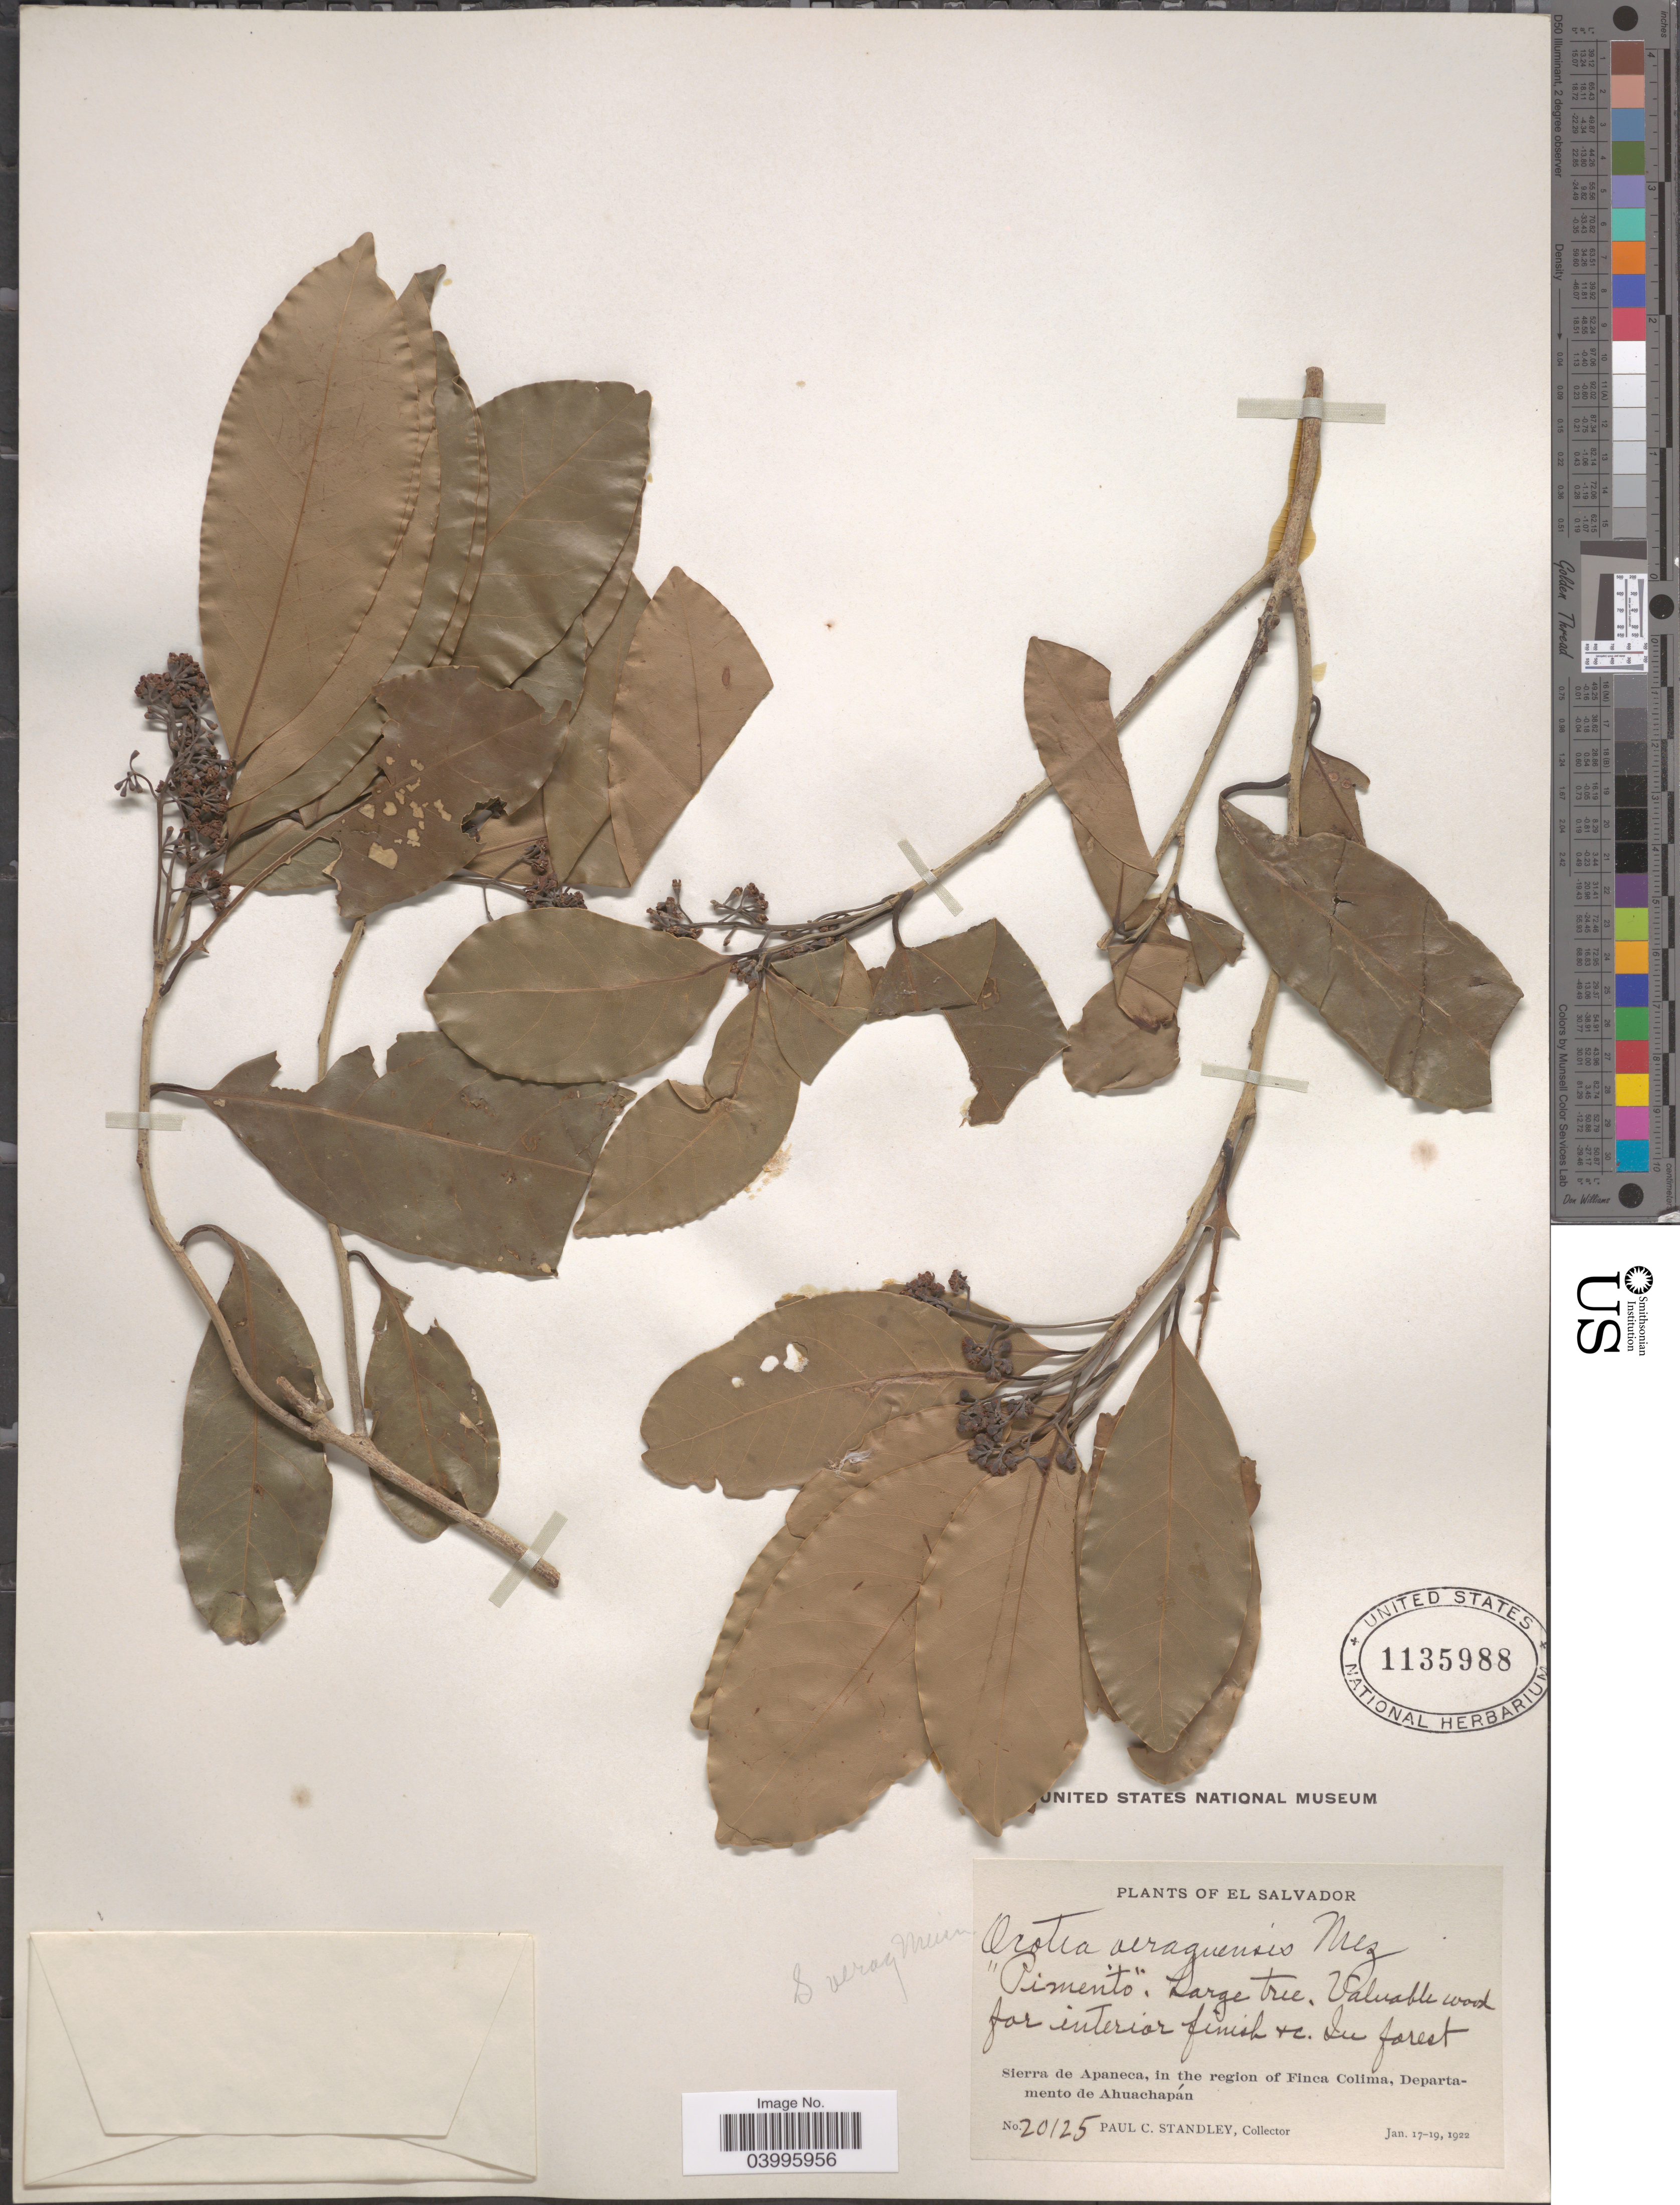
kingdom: Plantae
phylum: Tracheophyta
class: Magnoliopsida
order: Laurales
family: Lauraceae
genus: Ocotea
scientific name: Ocotea veraguensis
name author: (Meisn.) Mez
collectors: P. C. Standley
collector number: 20125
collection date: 1922-01-17/1922-01-19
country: El Salvador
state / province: Ahuachapan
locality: Sierra de Apaneca, in the region of Finca Colima, Departamento de Ahuachapán.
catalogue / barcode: US 1135988